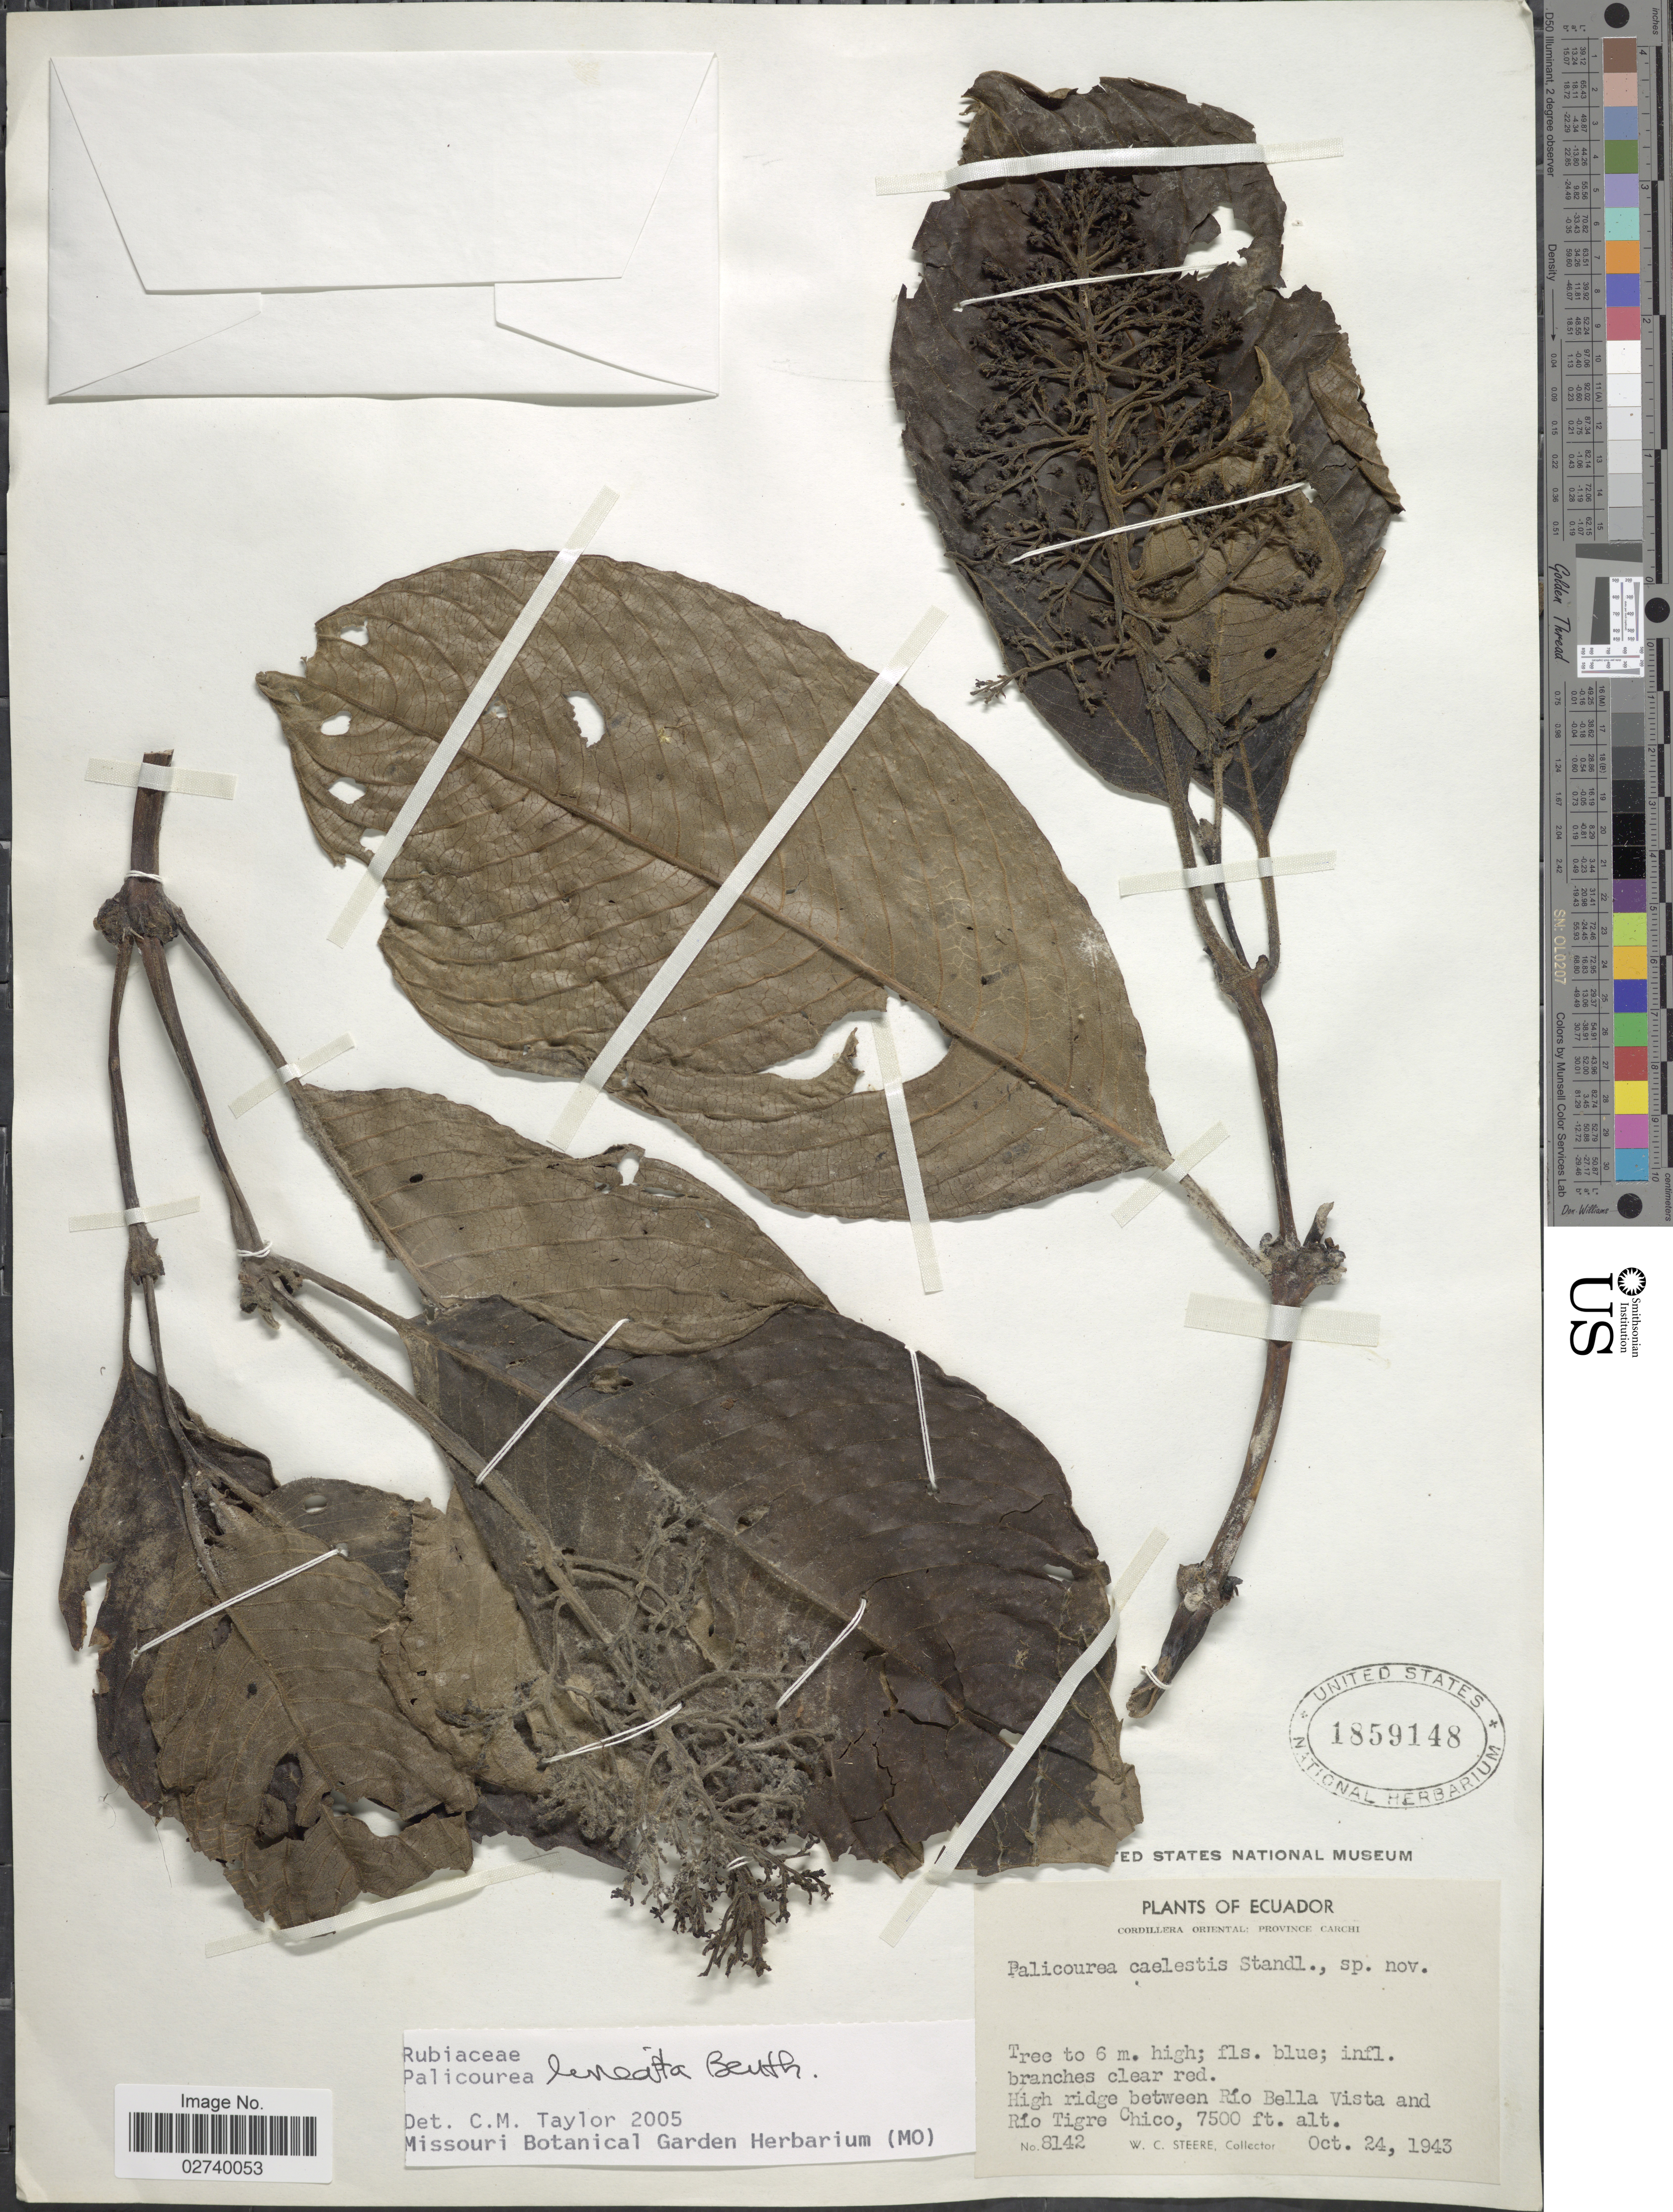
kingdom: Plantae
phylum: Tracheophyta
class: Magnoliopsida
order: Gentianales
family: Rubiaceae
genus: Palicourea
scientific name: Palicourea lineata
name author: Benth.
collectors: W. C. Steere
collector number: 8142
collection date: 1943-10-24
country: Ecuador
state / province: Carchi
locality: Cordillera Oriental. High ridge between Río Bella Vista and Río Tigre Chico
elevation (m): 2286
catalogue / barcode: US 1859148